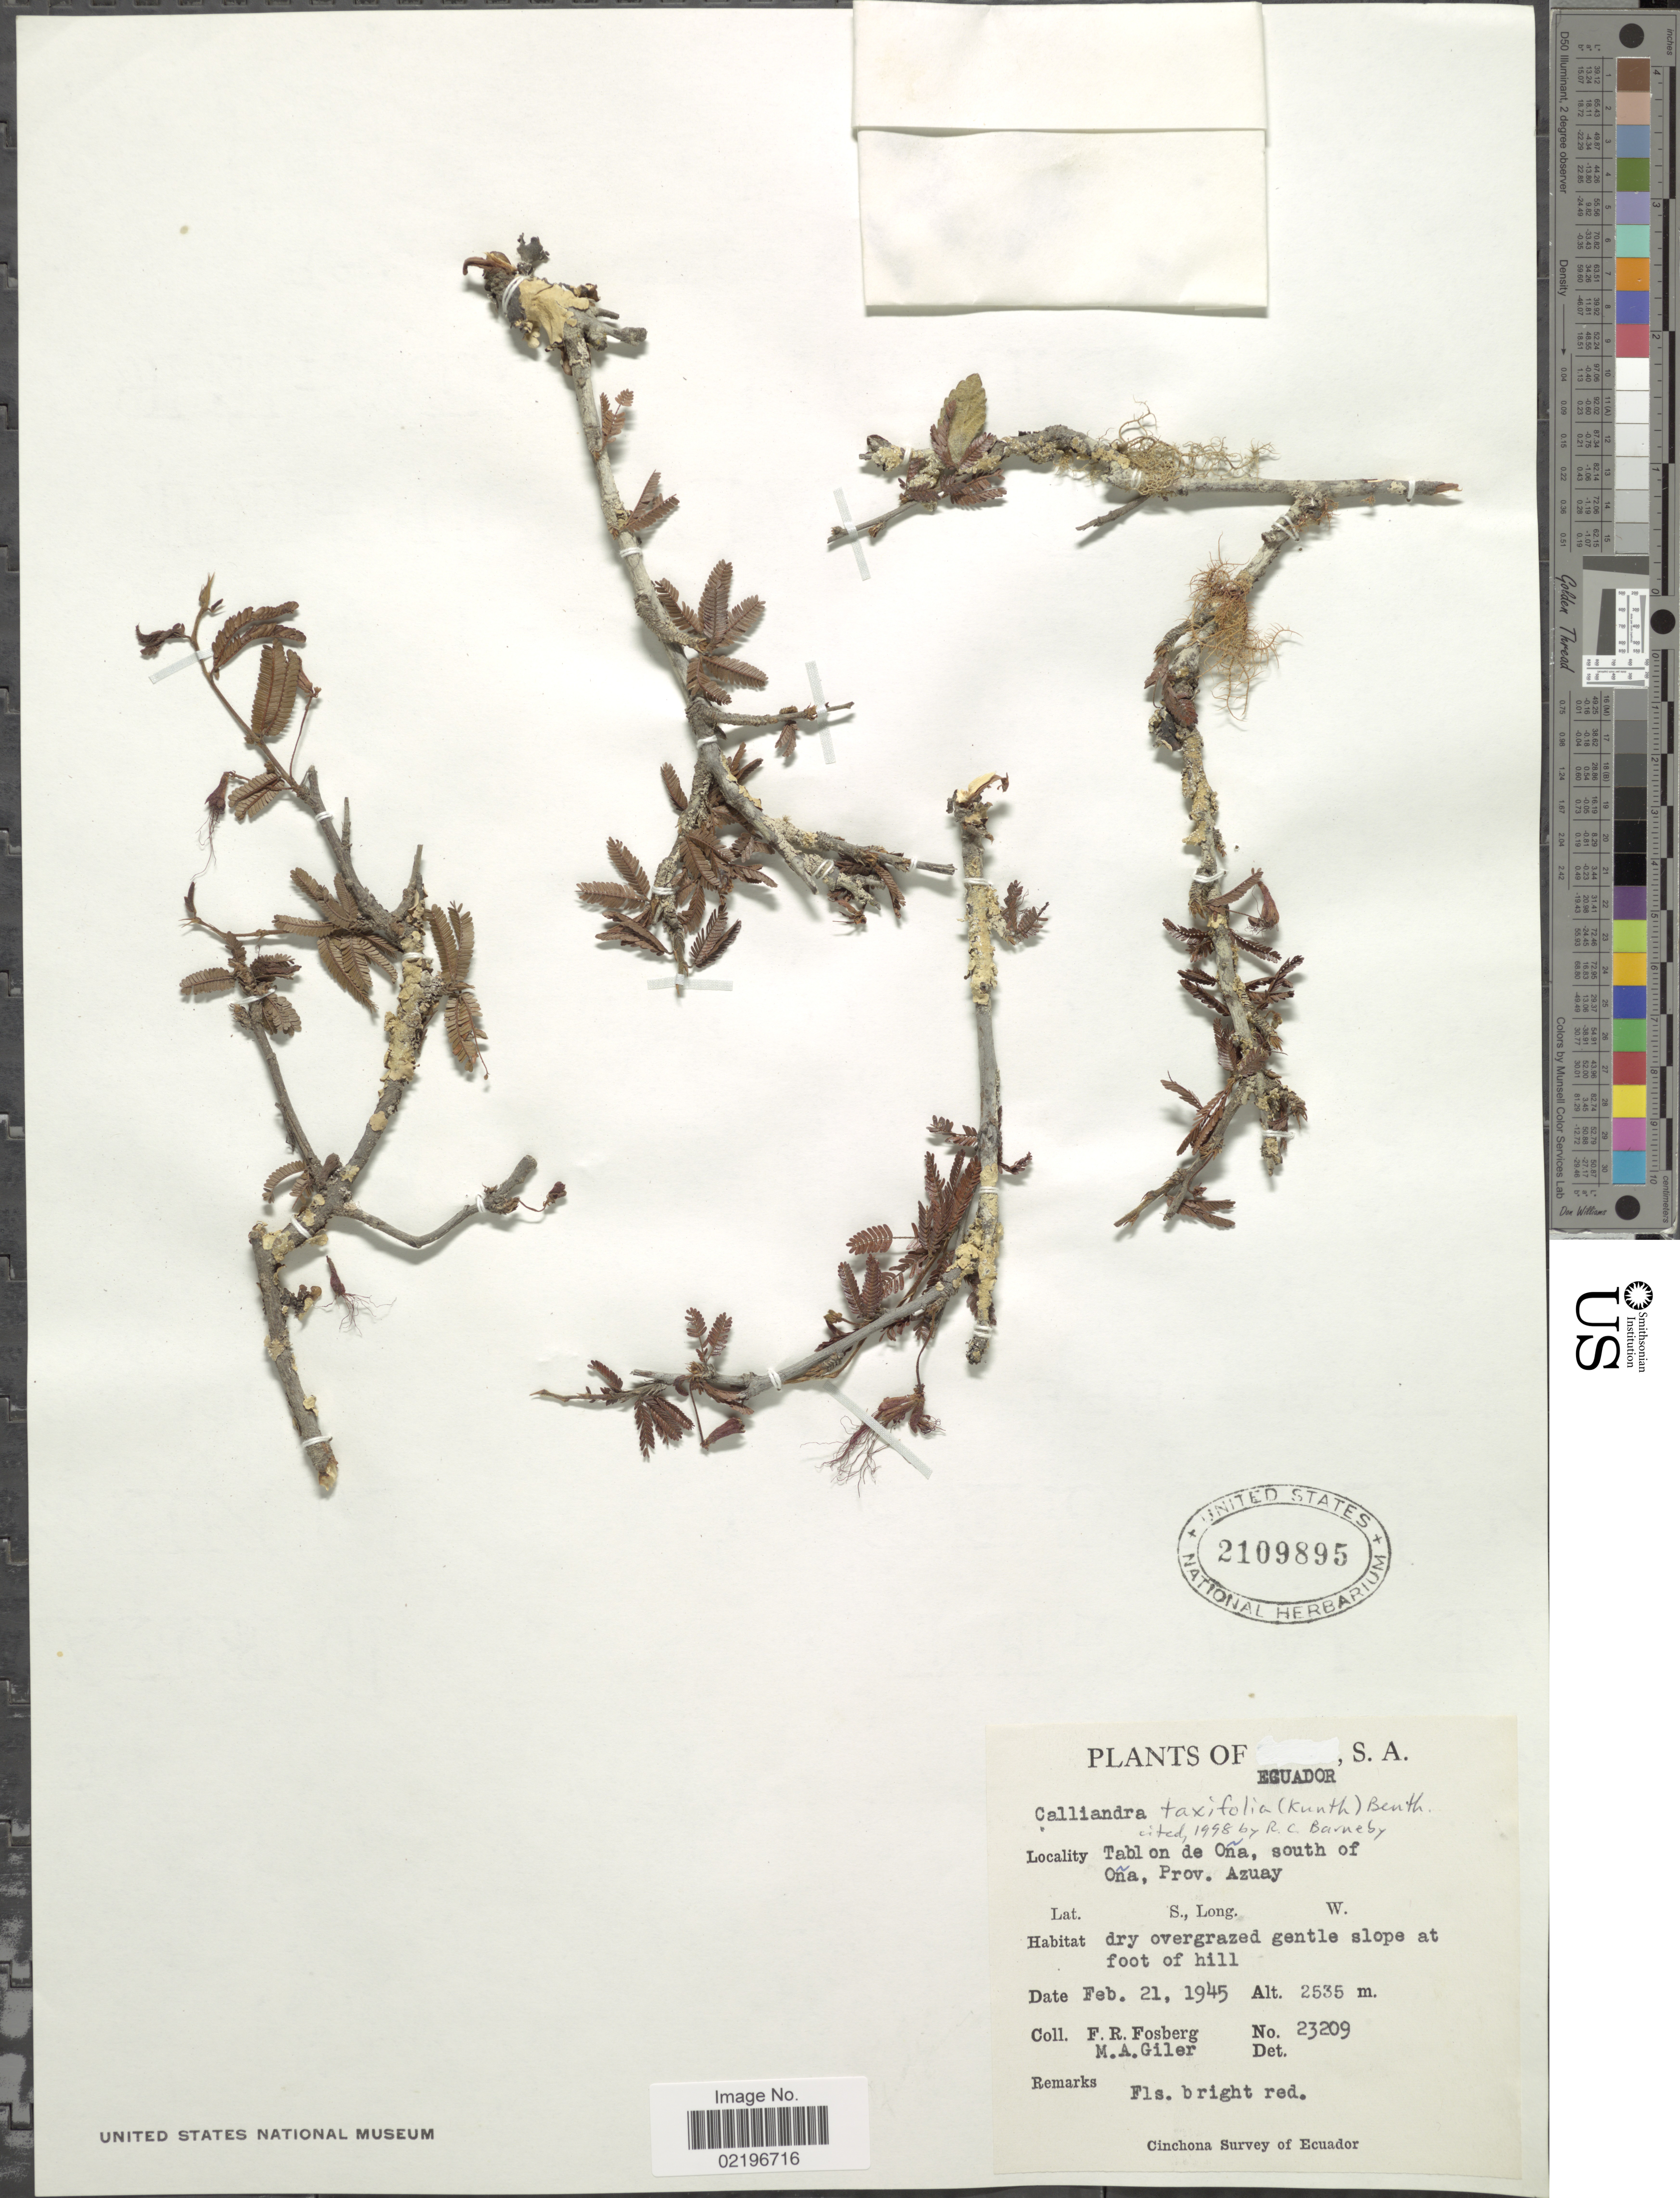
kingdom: Plantae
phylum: Tracheophyta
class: Magnoliopsida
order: Fabales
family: Fabaceae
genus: Calliandra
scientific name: Calliandra taxifolia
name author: (Kunth) Benth.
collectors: F. R. Fosberg & M. Giler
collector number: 23209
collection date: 1945-02-21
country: Ecuador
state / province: Azuay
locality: Tabl on de Ona, south of Ona, Prov. Azuay.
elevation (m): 2535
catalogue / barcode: US 2109895